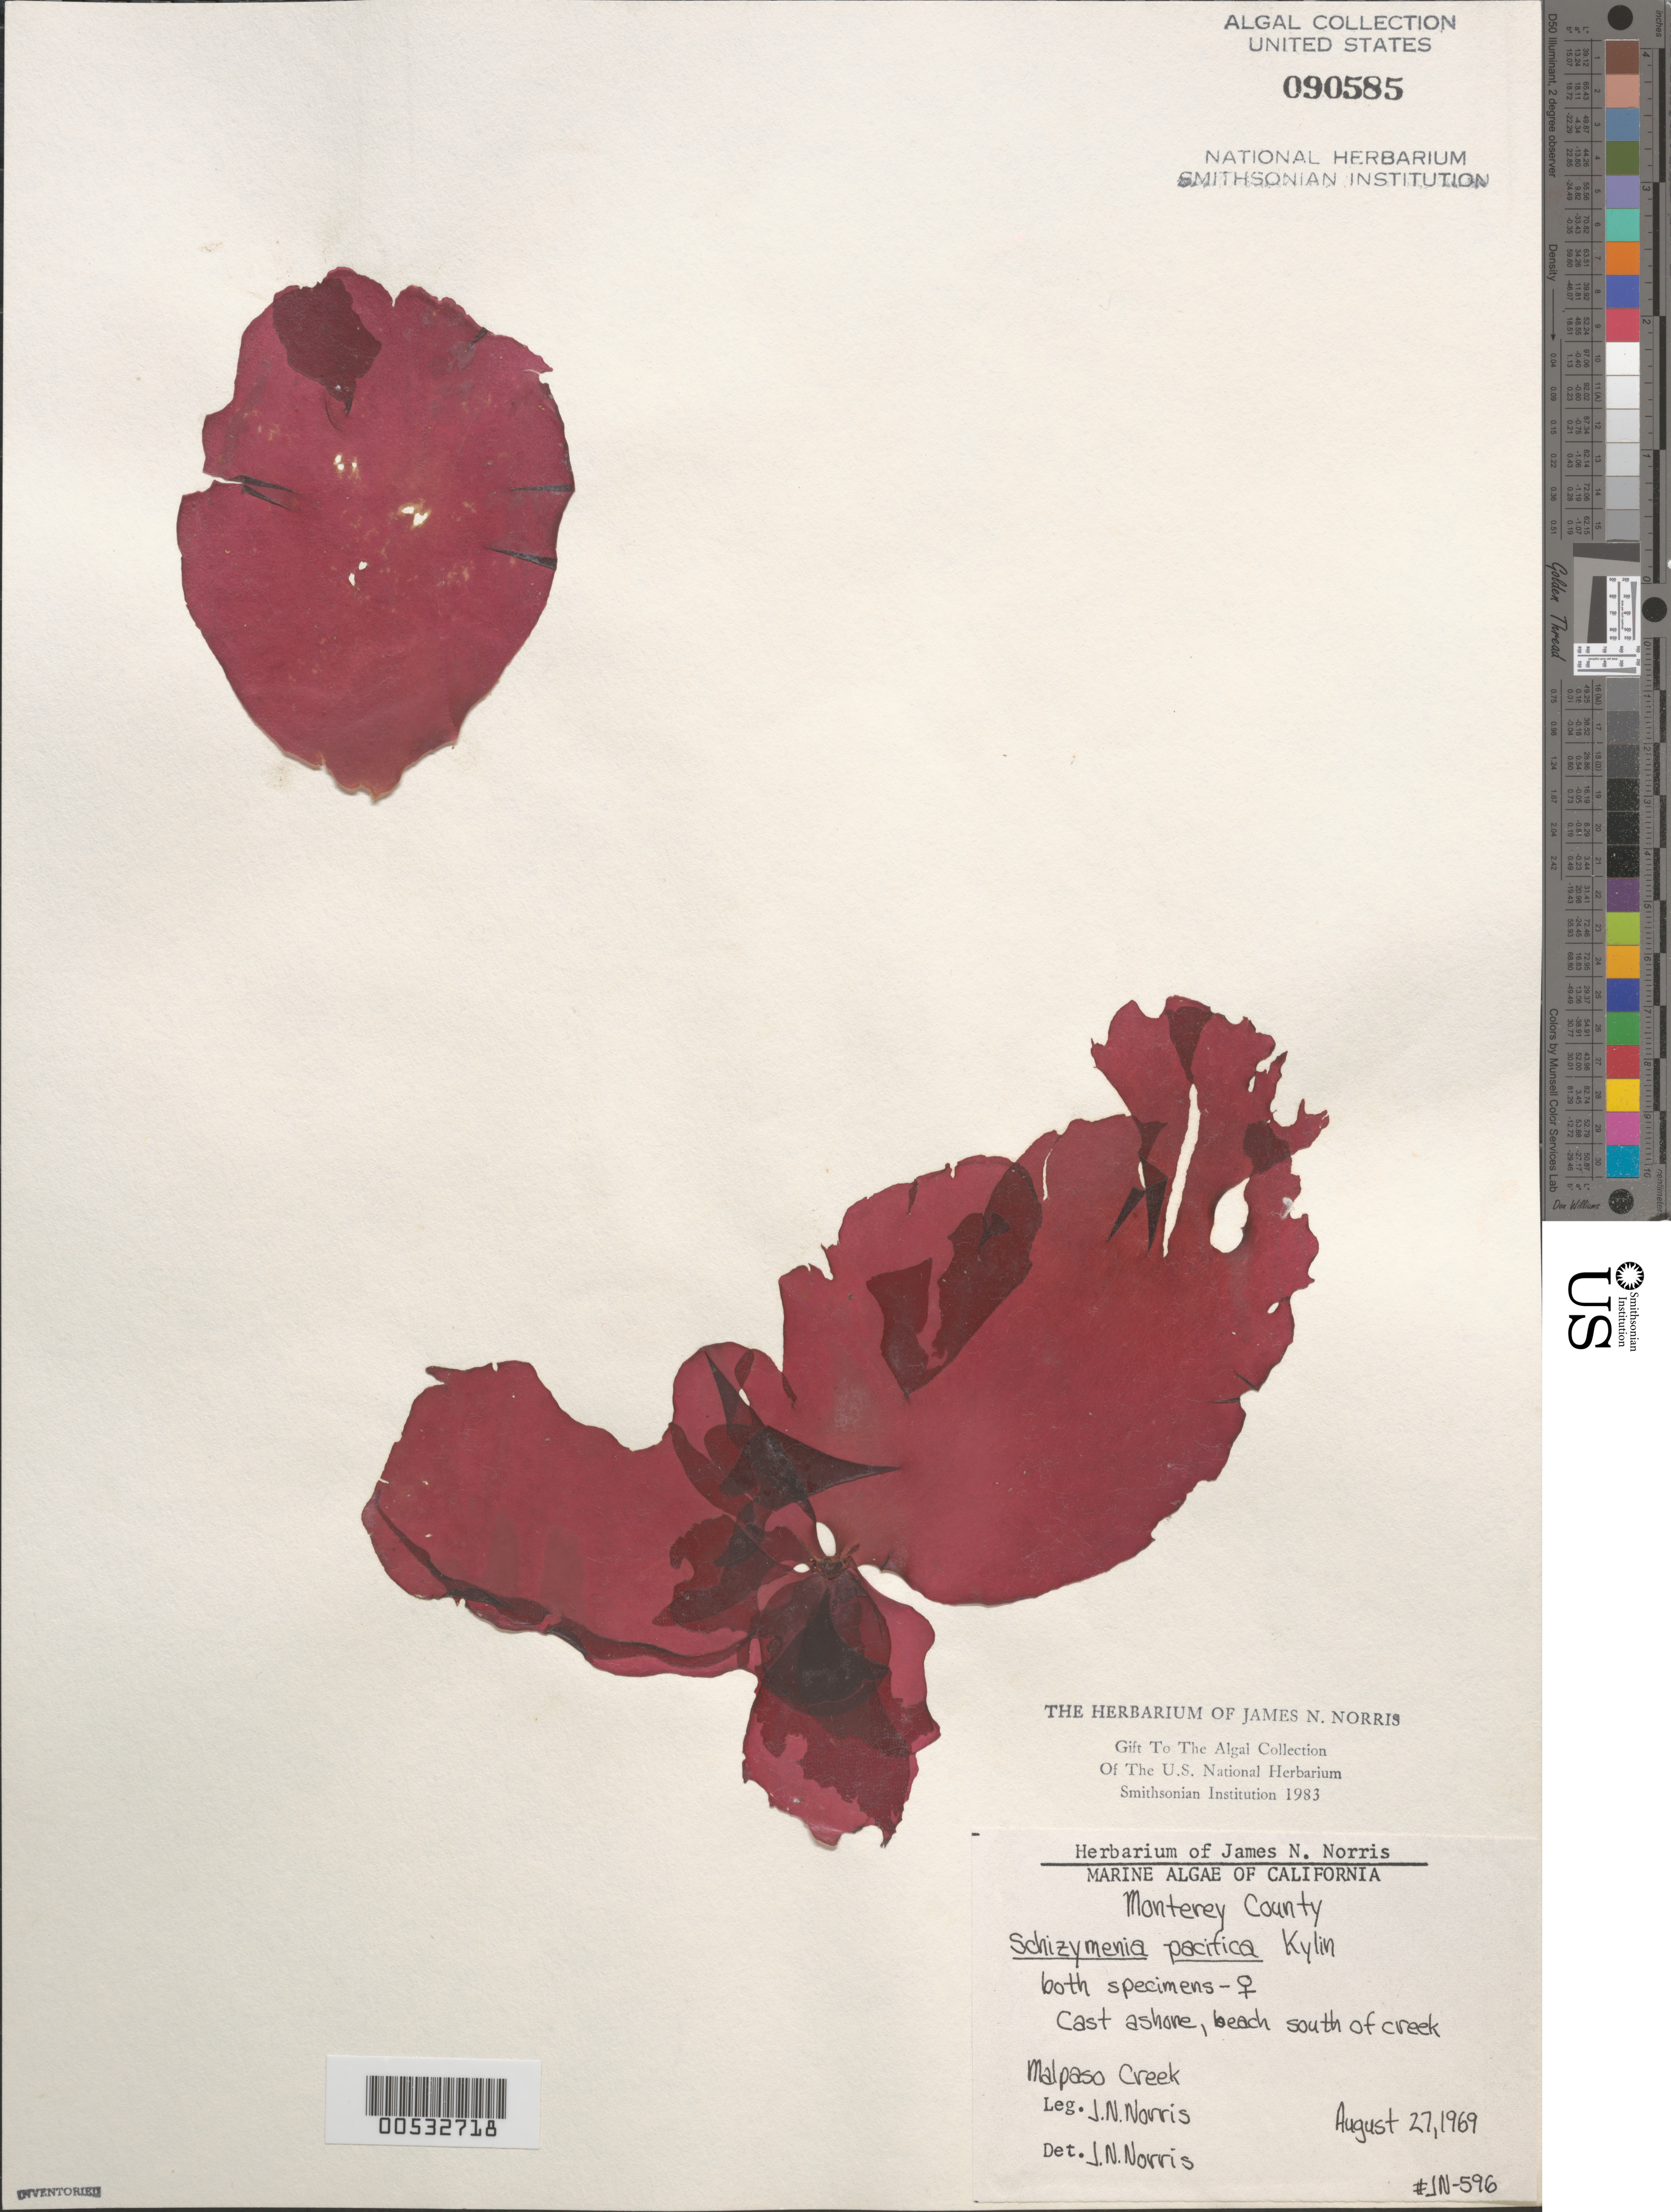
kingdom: Plantae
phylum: Rhodophyta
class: Florideophyceae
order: Nemastomatales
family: Schizymeniaceae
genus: Schizymenia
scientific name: Schizymenia pacifica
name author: (Kylin) Kylin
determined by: Norris, James N.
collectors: J. N. Norris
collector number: JN-596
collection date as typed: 27 Aug 1969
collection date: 1969-08-27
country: United States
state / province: California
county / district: Monterey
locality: South of Malpaso Creek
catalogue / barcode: US 90585